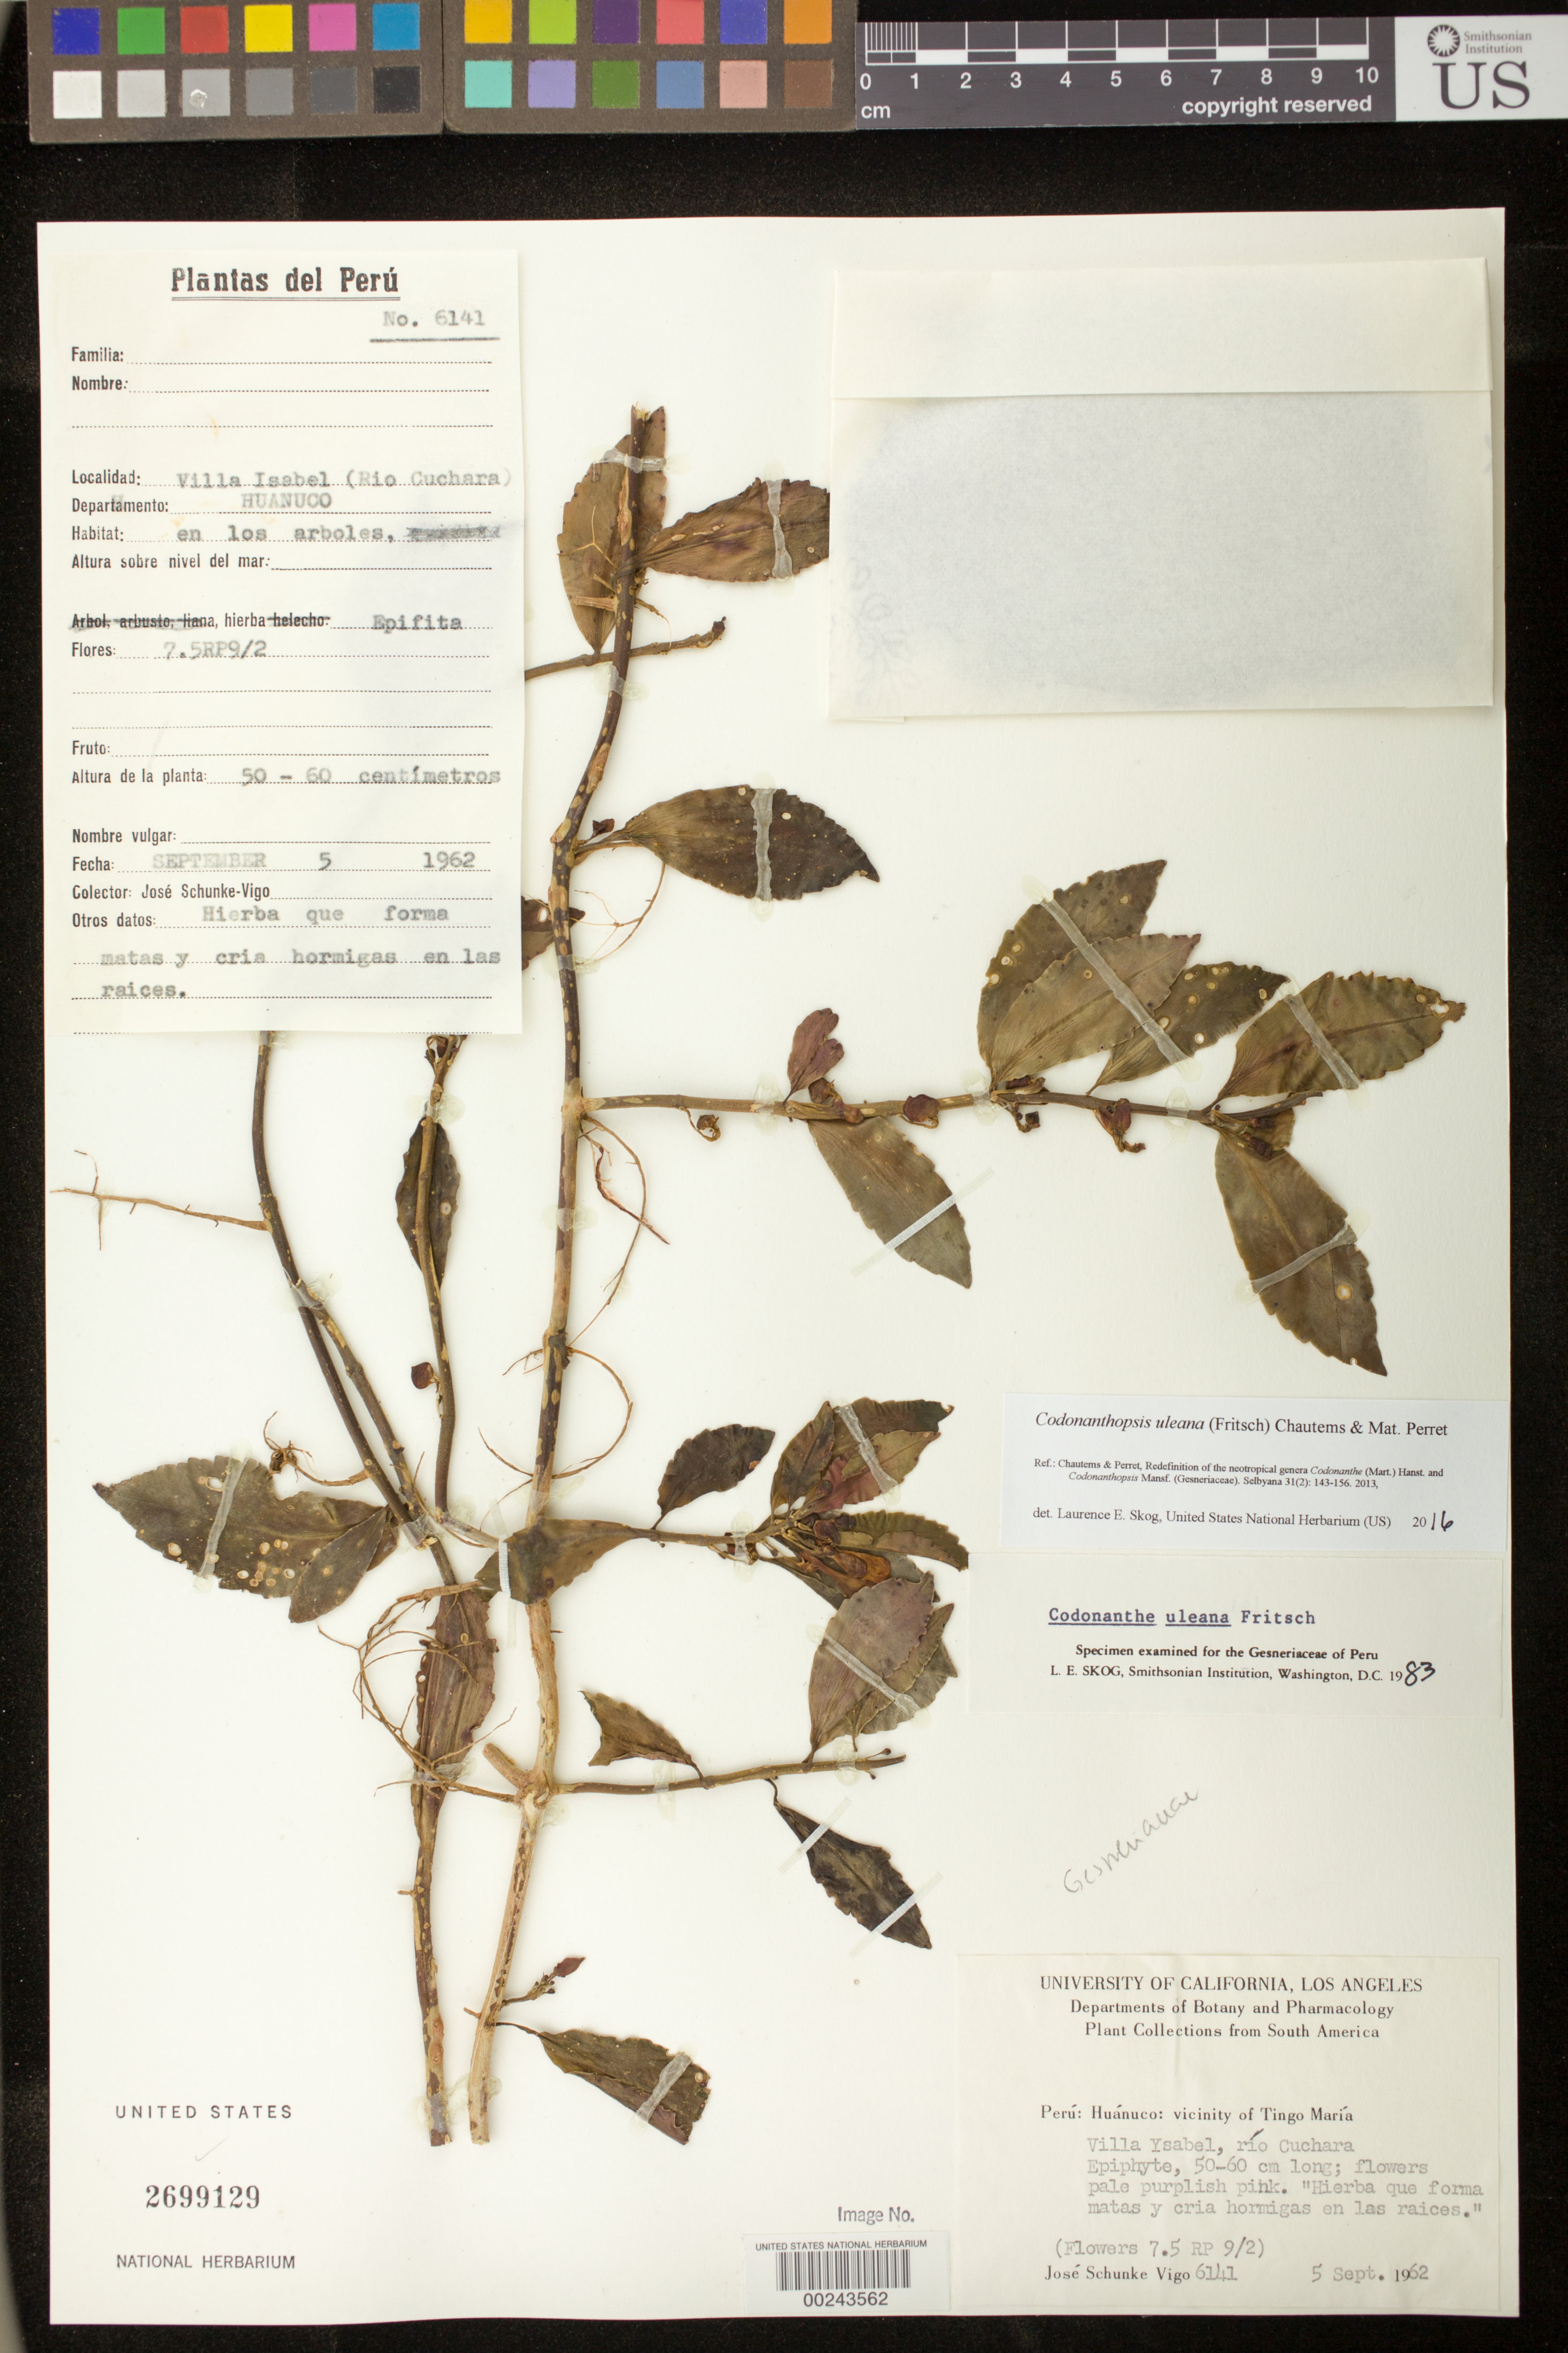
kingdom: Plantae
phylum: Tracheophyta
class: Magnoliopsida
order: Lamiales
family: Gesneriaceae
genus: Codonanthopsis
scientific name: Codonanthopsis uleana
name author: (Fritsch) Chautems & Mat.Perret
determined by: Skog, Laurence E.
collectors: J. Schunke Vigo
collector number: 6141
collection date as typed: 05 Sep 1962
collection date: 1962-09-05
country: Peru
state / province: Huánuco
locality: Vicinity of Tingo Maria, Villa Ysabel, Rio Cuchara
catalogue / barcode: US 2699129